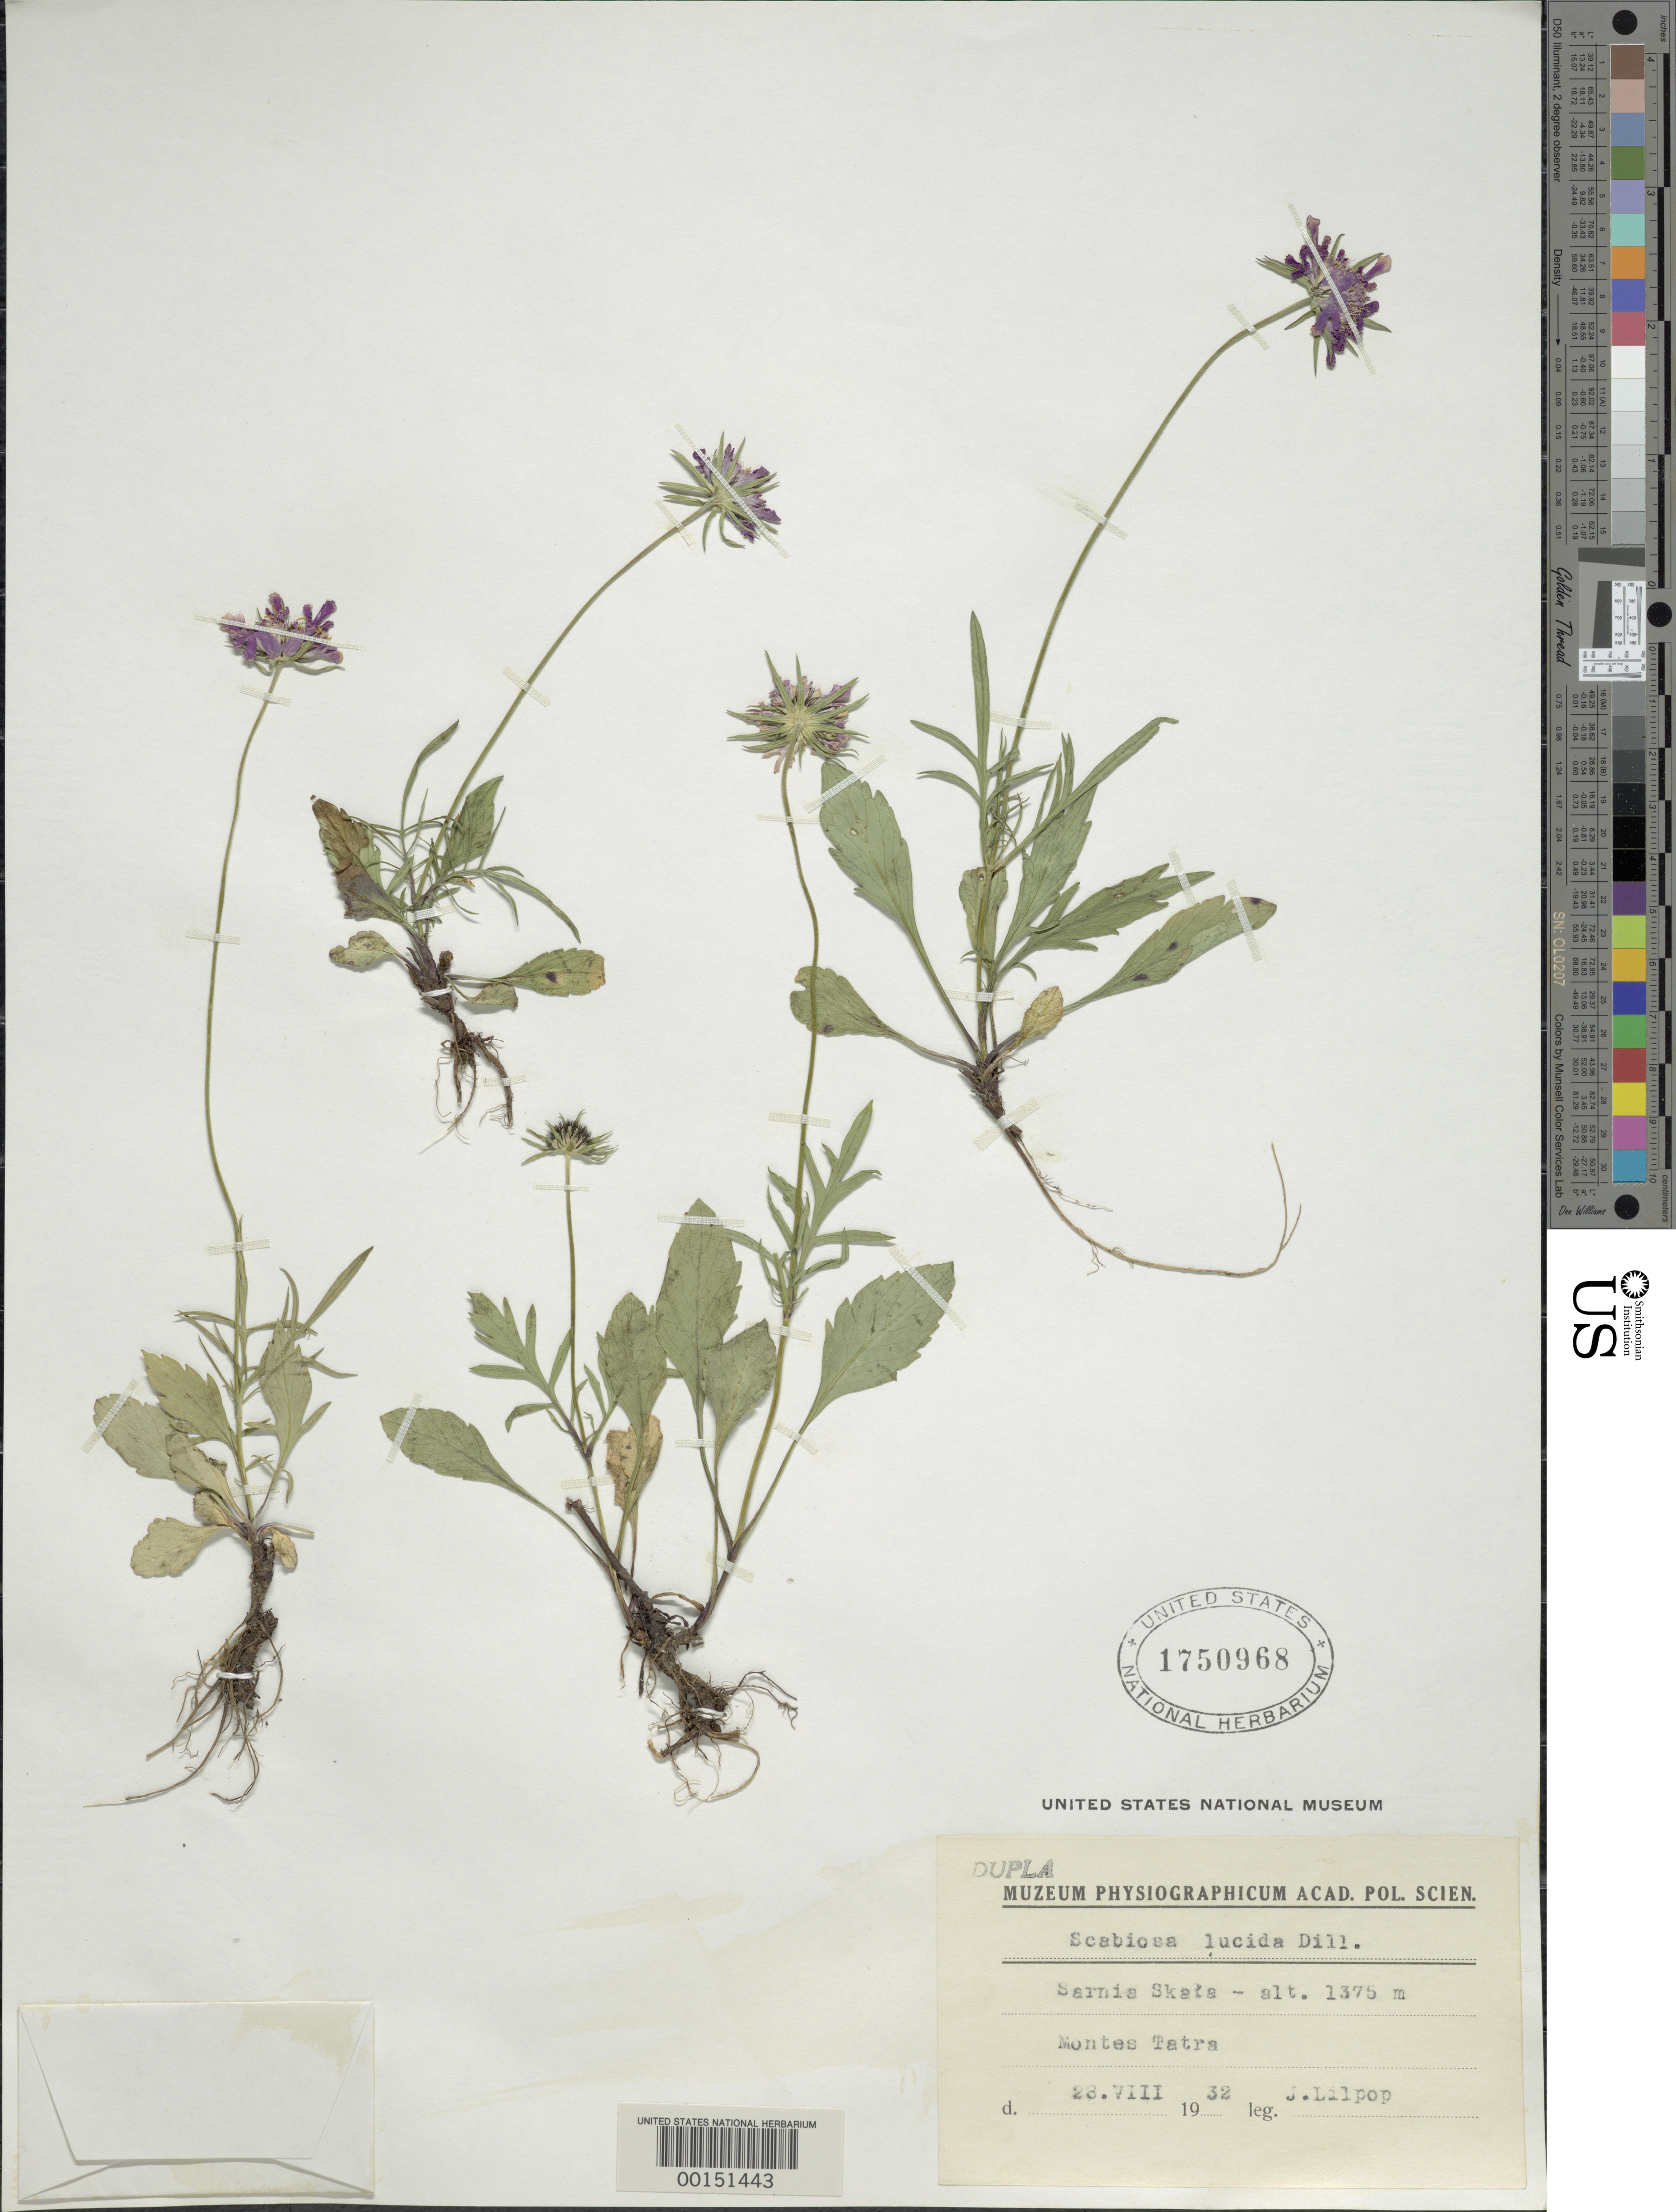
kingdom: Plantae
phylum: Tracheophyta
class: Magnoliopsida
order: Dipsacales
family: Caprifoliaceae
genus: Scabiosa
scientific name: Scabiosa lucida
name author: Vill.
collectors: J. Lilpop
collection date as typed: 23 Aug 1932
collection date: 1932-08-23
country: France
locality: Sarnia Skata, Montes Tatra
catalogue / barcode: US 1750968